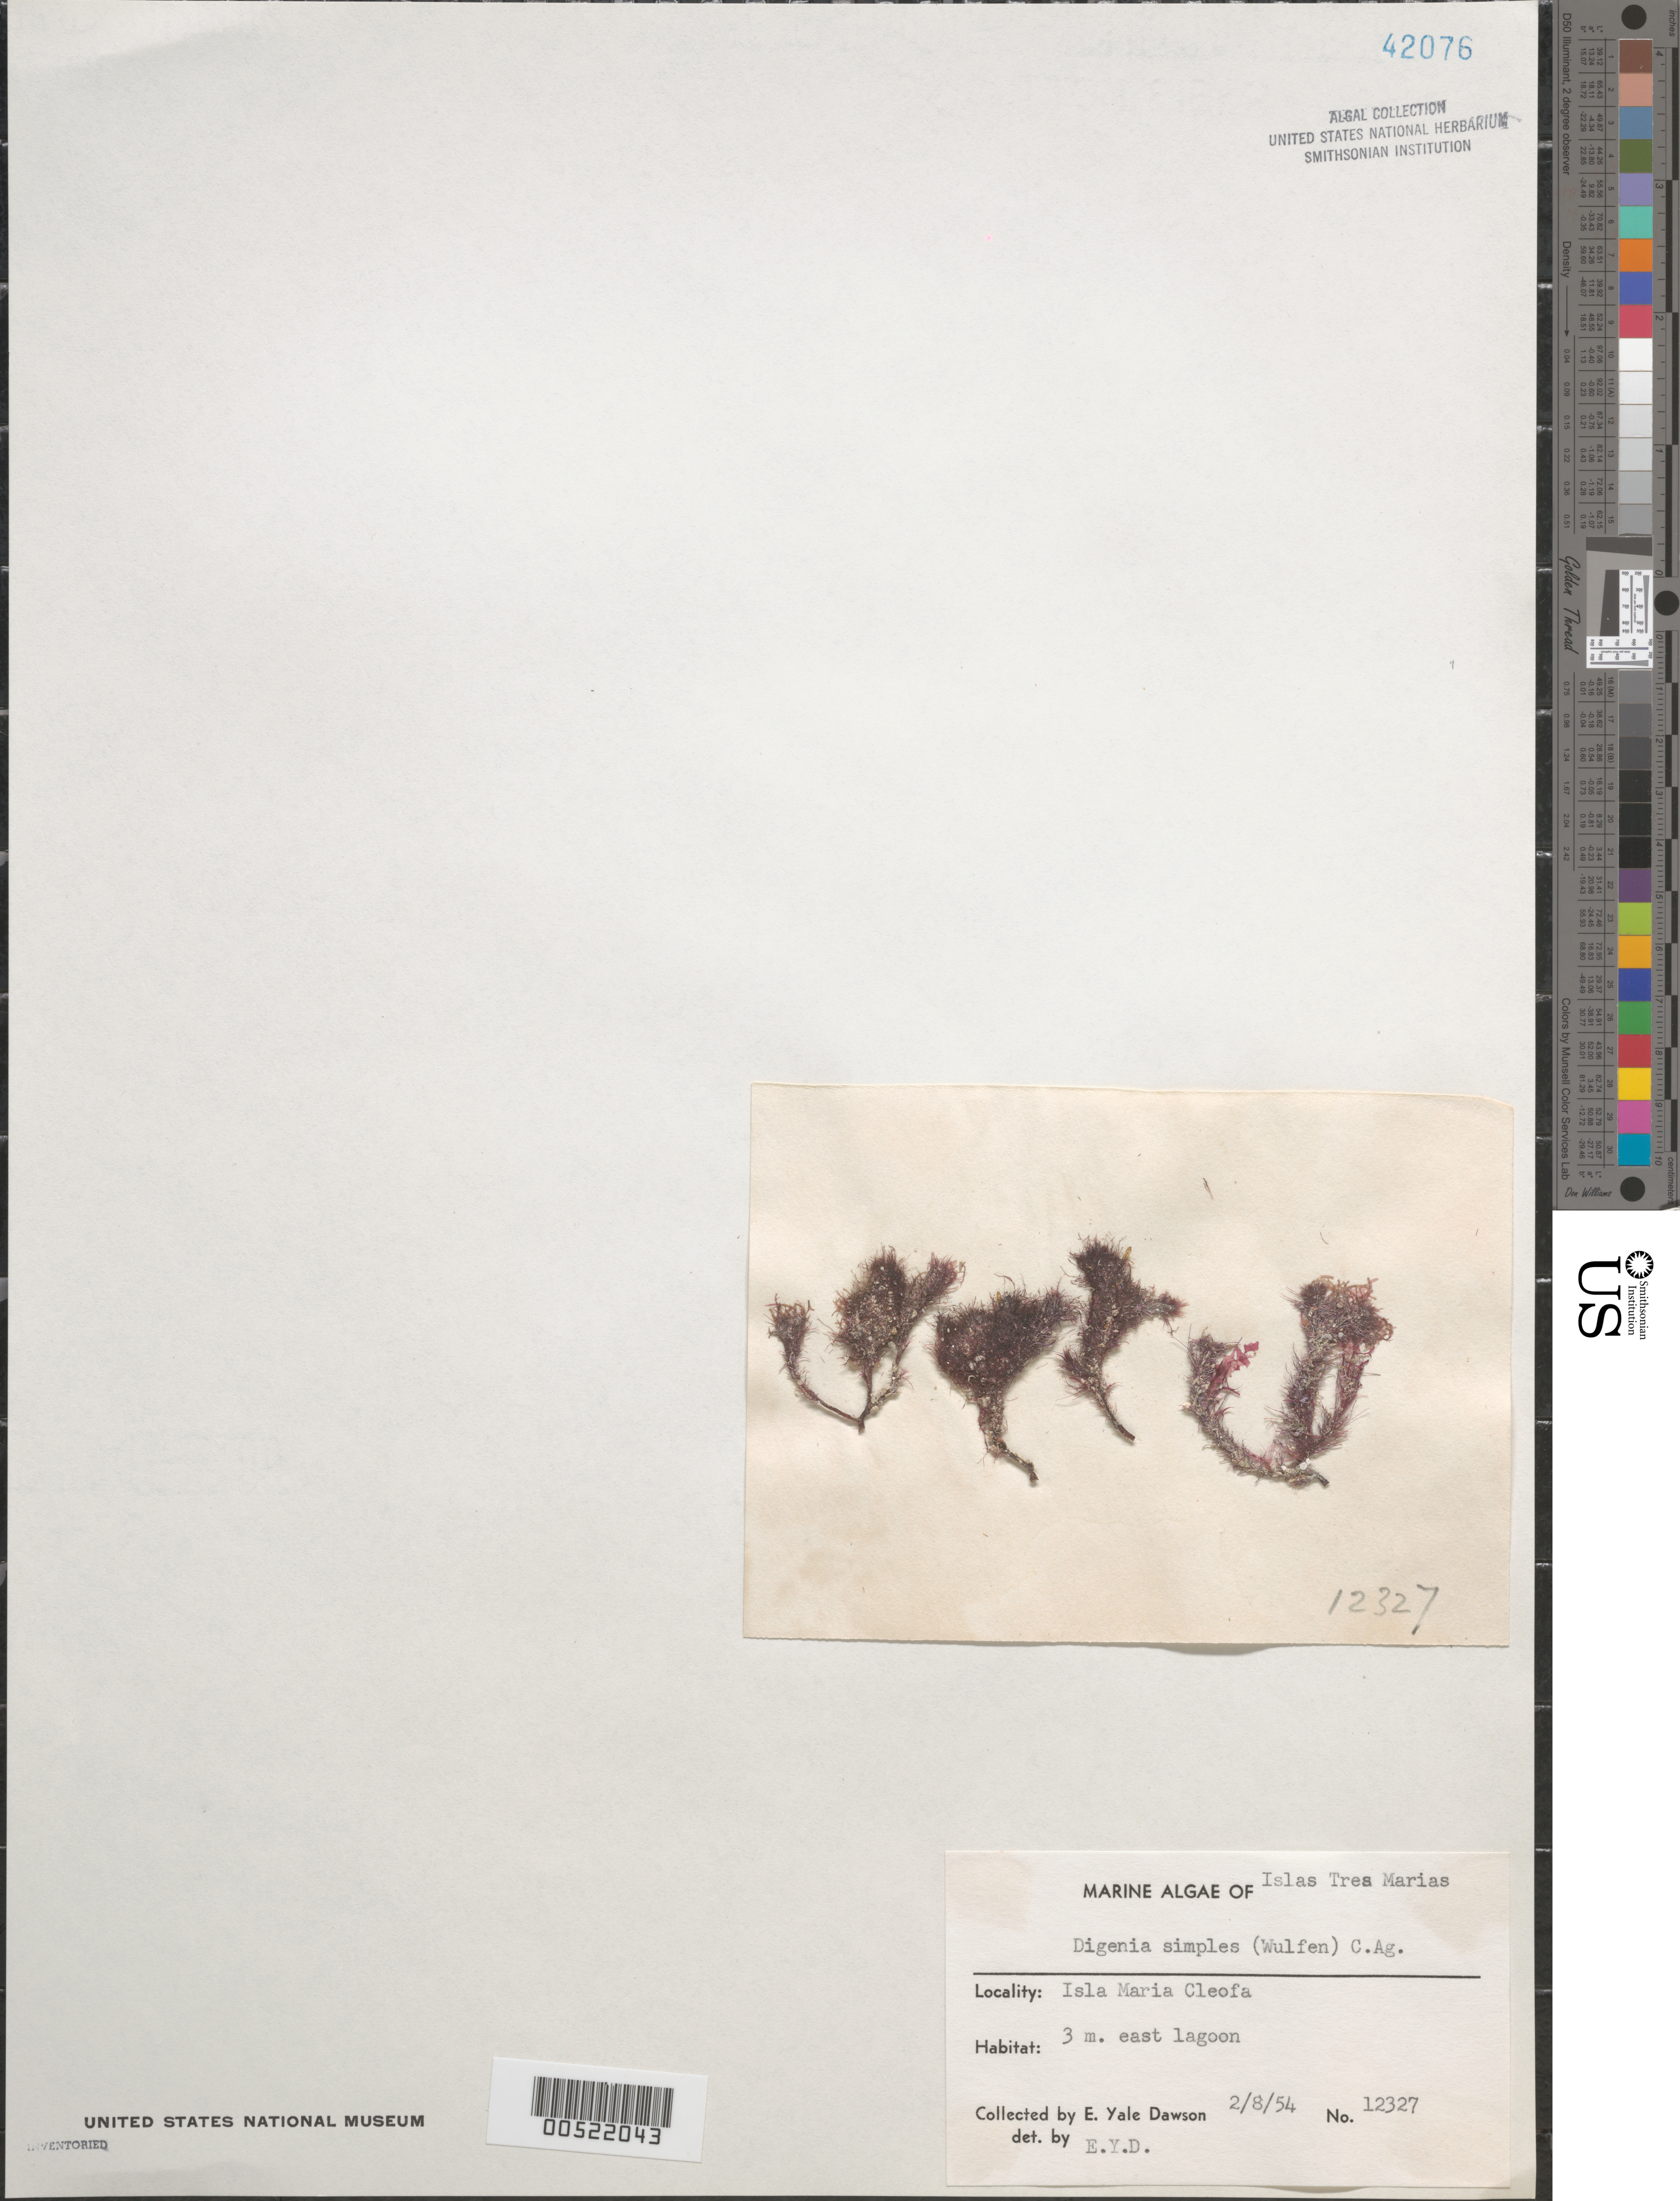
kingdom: Plantae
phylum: Rhodophyta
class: Florideophyceae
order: Ceramiales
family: Rhodomelaceae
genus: Digenea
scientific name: Digenea simplex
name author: (Wulfen) C. Agardh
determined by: Dawson, E. Y.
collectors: E. Y. Dawson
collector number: EYD 12327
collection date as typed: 08 Feb 1954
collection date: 1954-02-08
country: Mexico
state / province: Nayarit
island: Isla Maria Cleofa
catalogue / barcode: US 42076